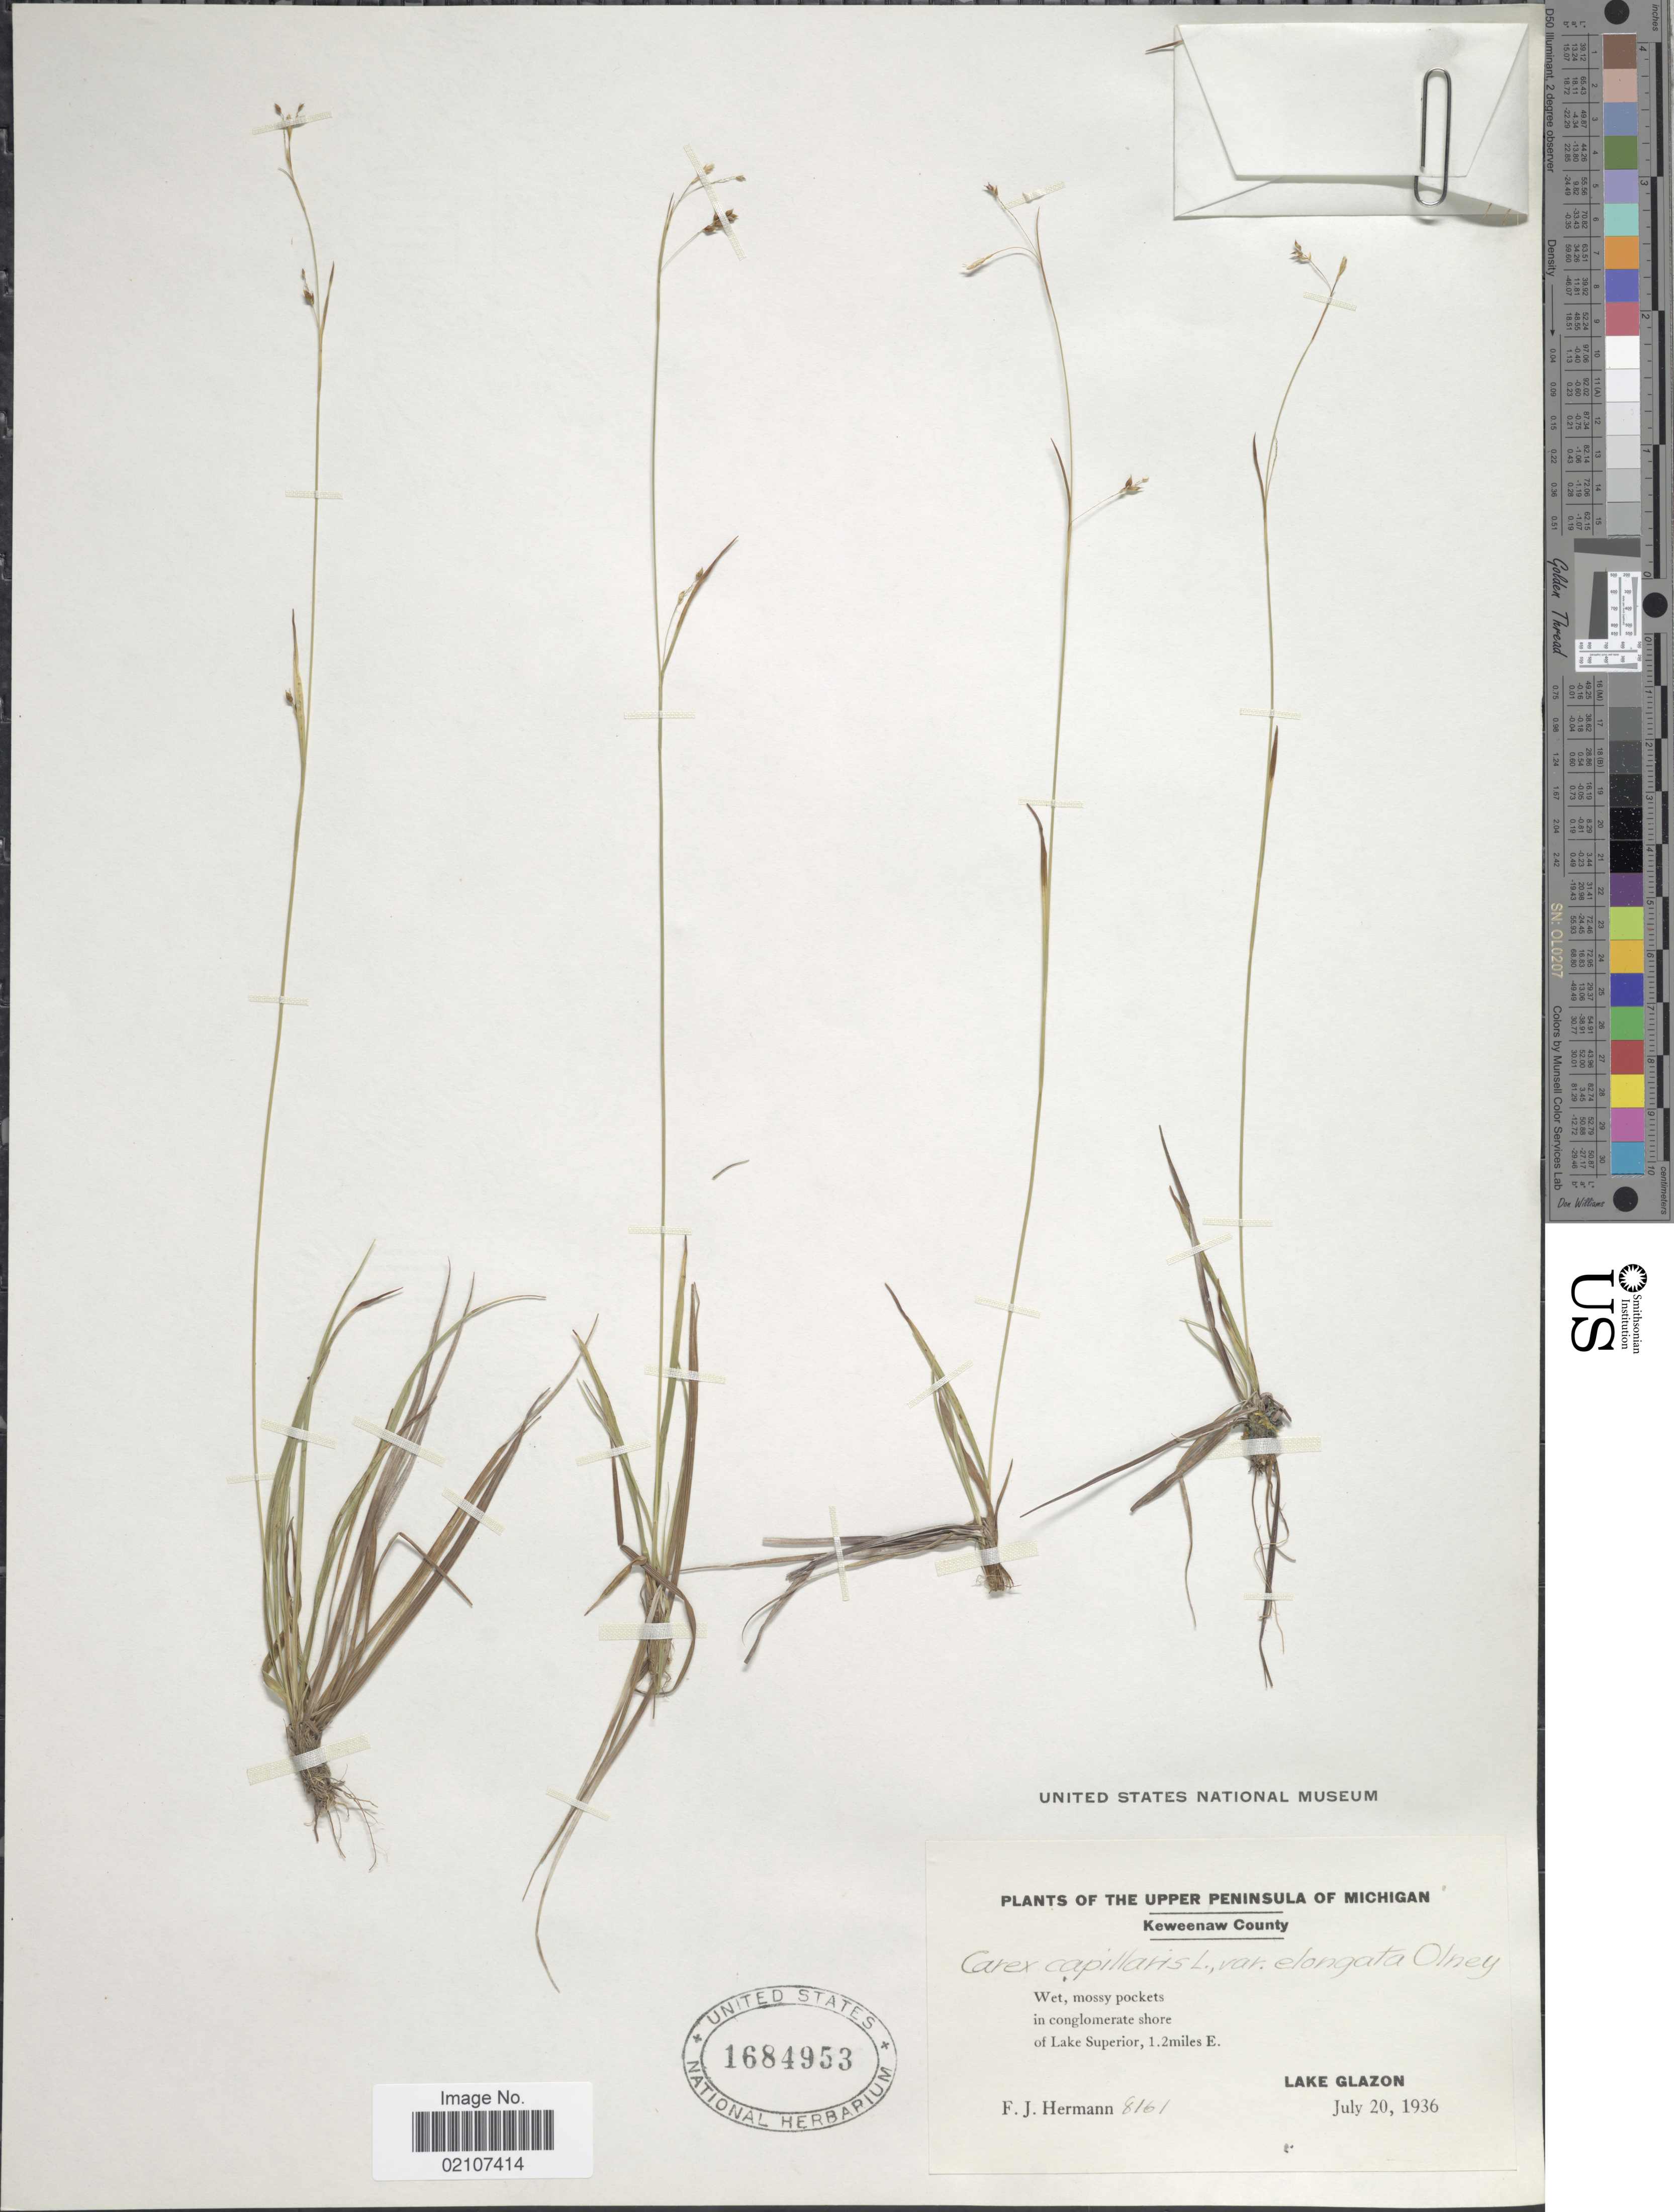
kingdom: Plantae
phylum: Tracheophyta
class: Liliopsida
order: Poales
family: Cyperaceae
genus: Carex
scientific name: Carex capillaris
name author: L.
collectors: F. J. Hermann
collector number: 8161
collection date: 1936-07-20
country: United States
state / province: Michigan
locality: The Upper Peninsula of Michigan, Keweenaw County, Wet, mossy pockets in conglomerate shore of Lake Superior, 1.2 miles E Lake Glazon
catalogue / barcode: US 1684953